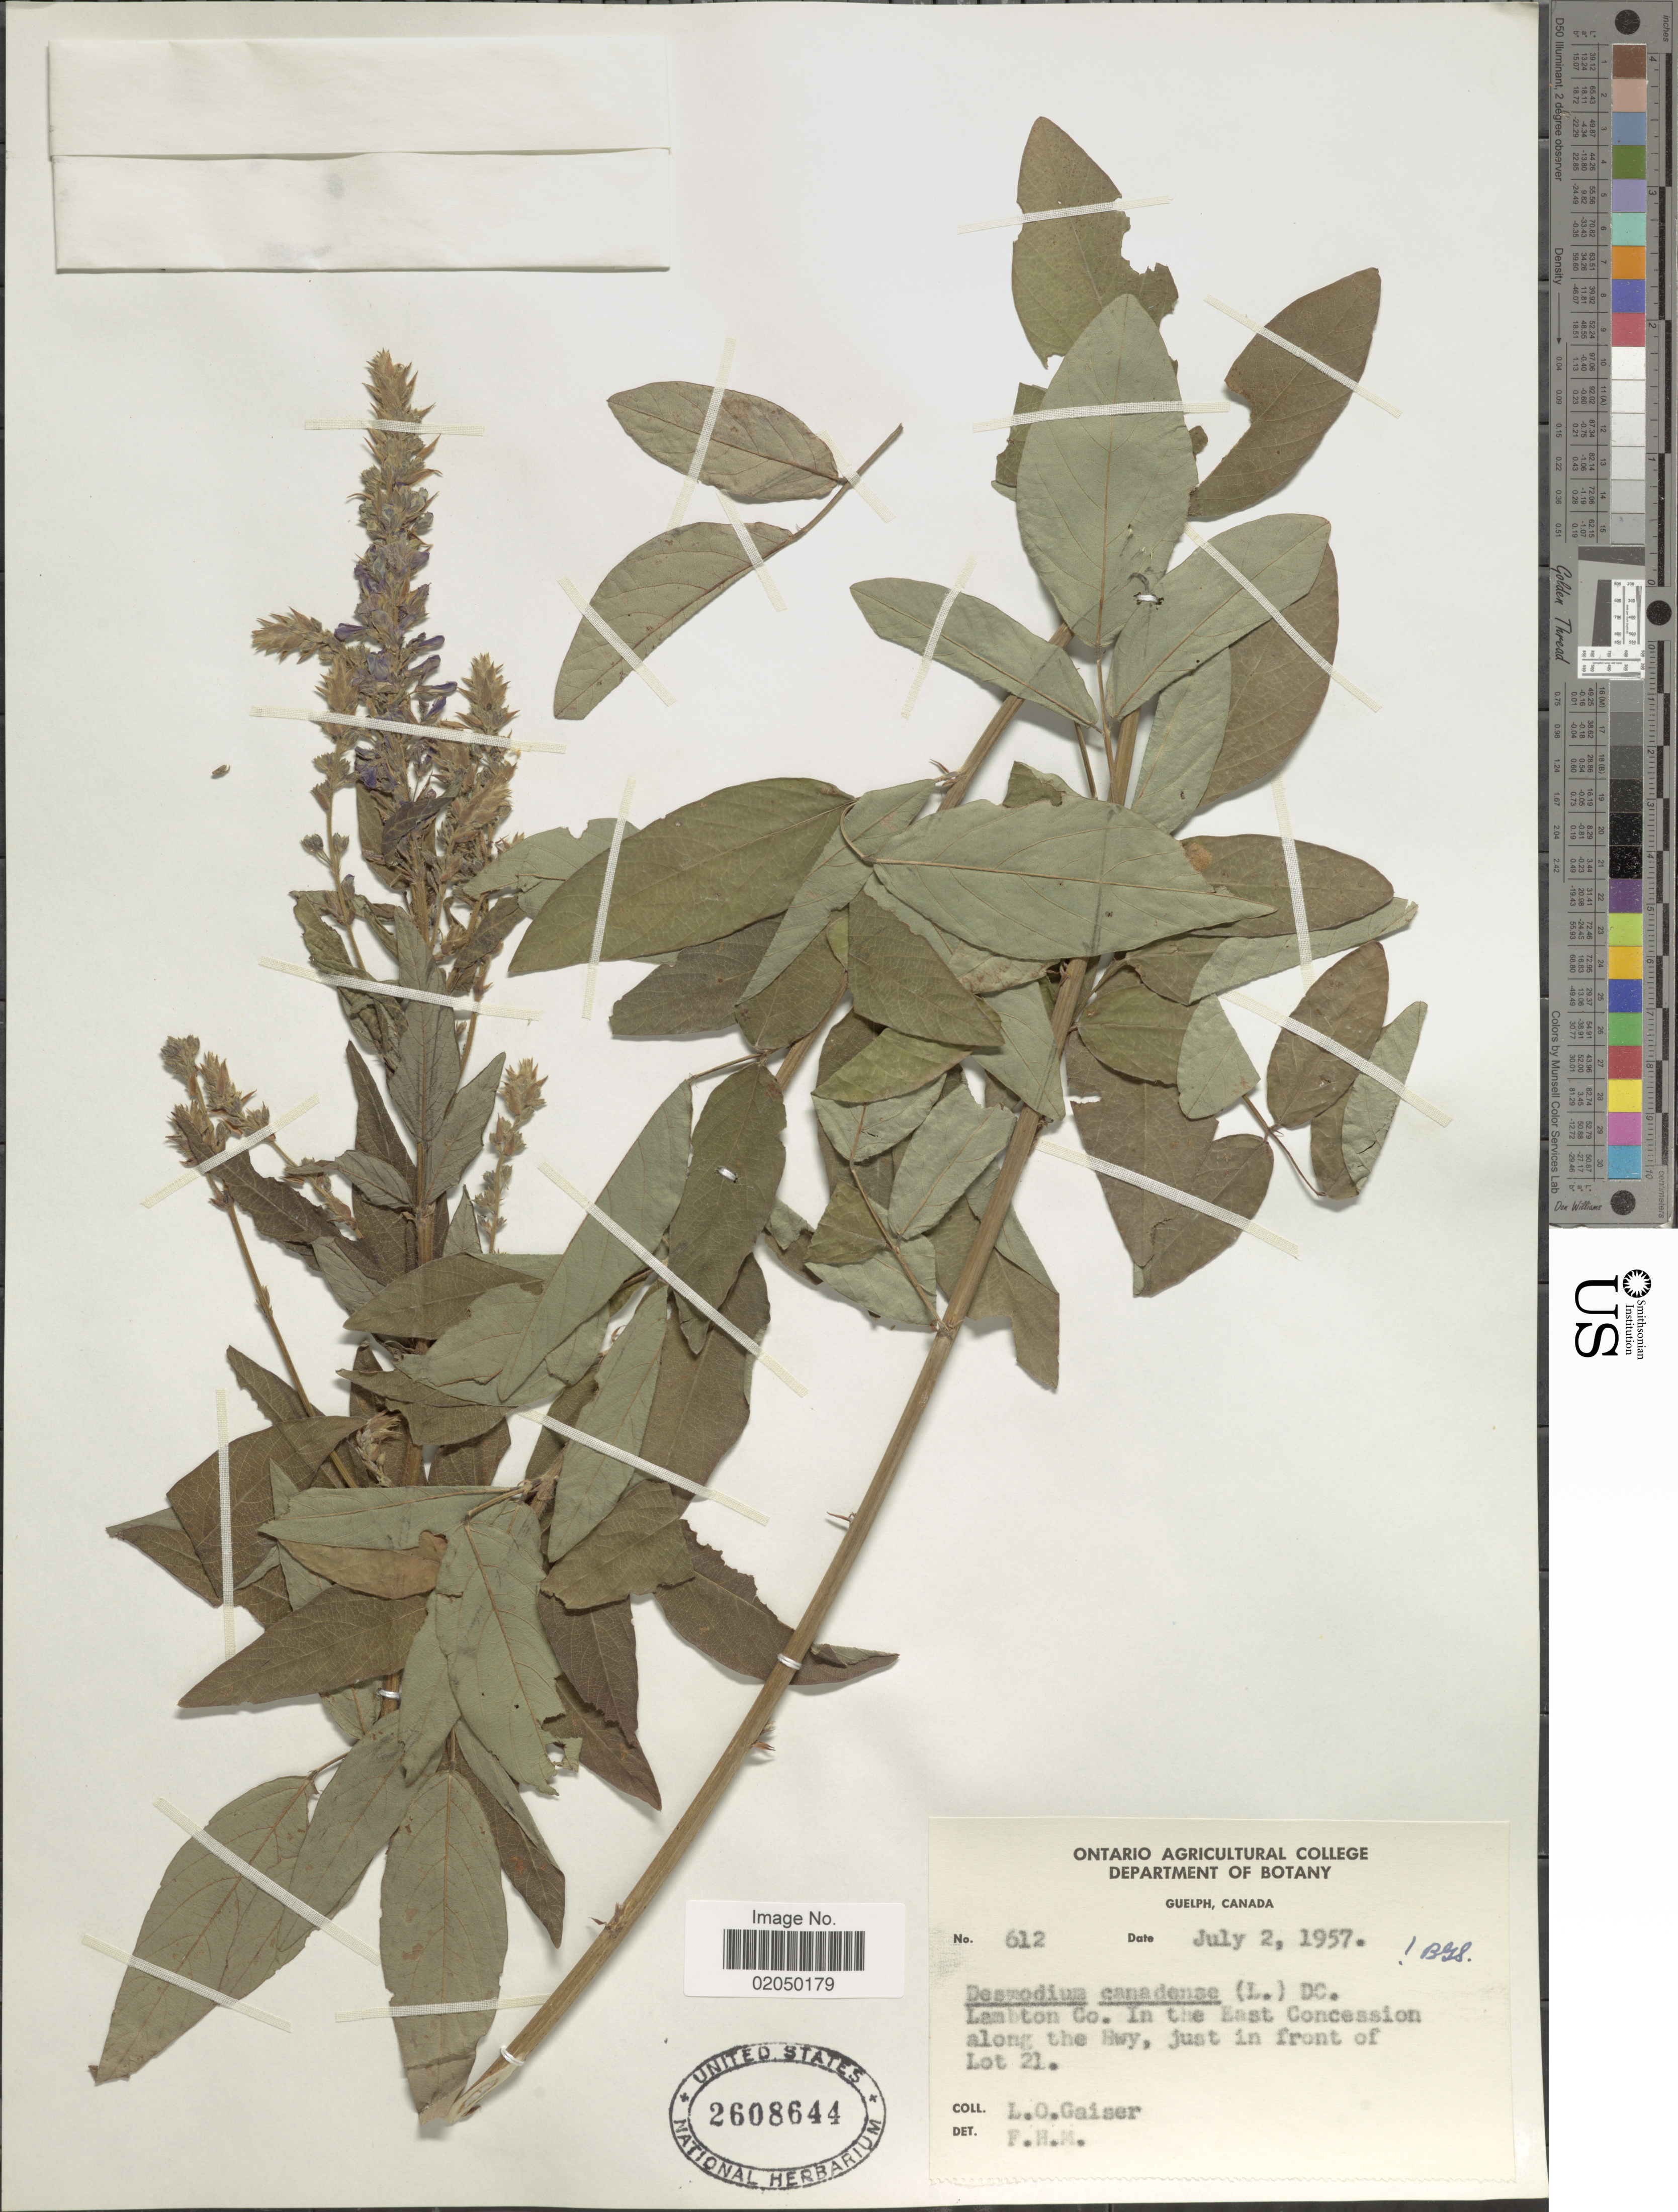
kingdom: Plantae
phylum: Tracheophyta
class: Magnoliopsida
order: Fabales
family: Fabaceae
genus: Desmodium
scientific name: Desmodium canadense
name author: (L.) DC.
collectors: L. Gaiser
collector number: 612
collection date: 1957-07-02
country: Canada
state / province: Ontario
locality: Guelph, Lambton Co. In the East Concession along the Hwy, just in front of Lot 21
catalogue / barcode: US 2608644